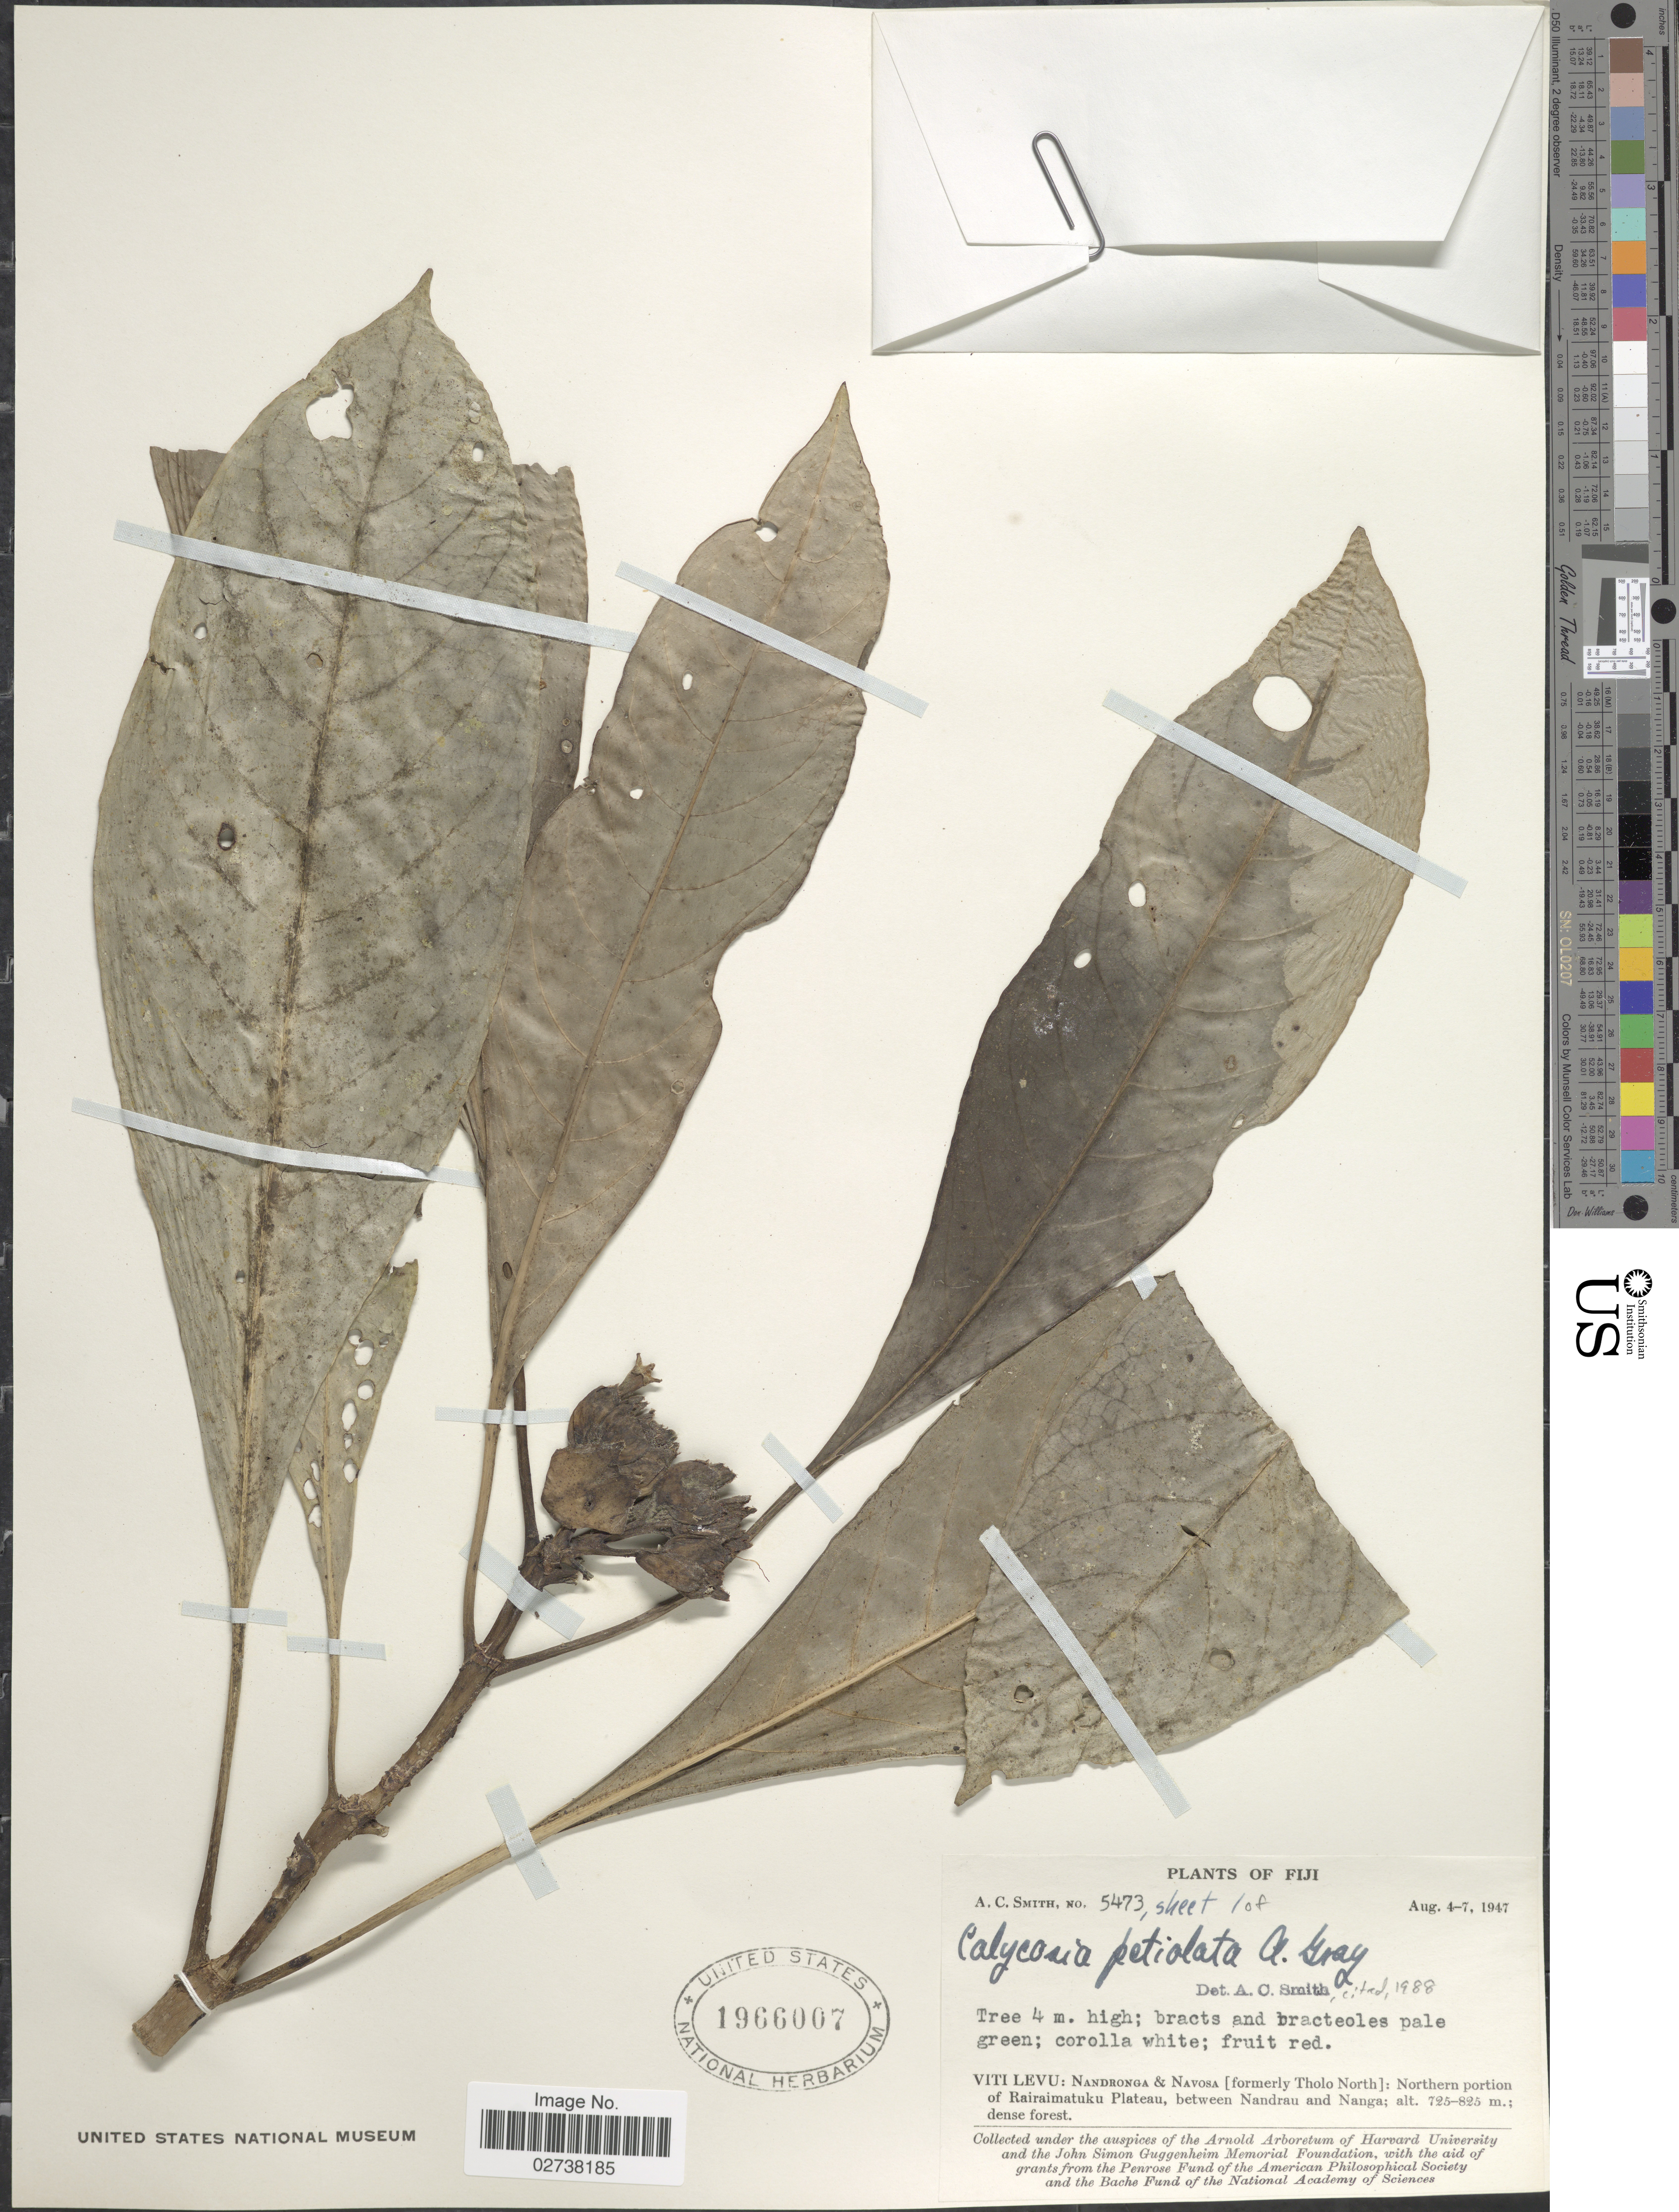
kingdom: Plantae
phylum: Tracheophyta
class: Magnoliopsida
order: Gentianales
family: Rubiaceae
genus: Calycosia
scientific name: Calycosia petiolata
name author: A. Gray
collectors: A. C. Smith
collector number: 5473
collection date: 1947-08-04/1947-08-07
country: Fiji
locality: Viti Levu: Nangronga & Navosa (formerly Tholo North): Northern portion of Rairaimatuku Plateau, between Nandrau and Nanga; dense forest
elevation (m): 725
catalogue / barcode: US 1966007